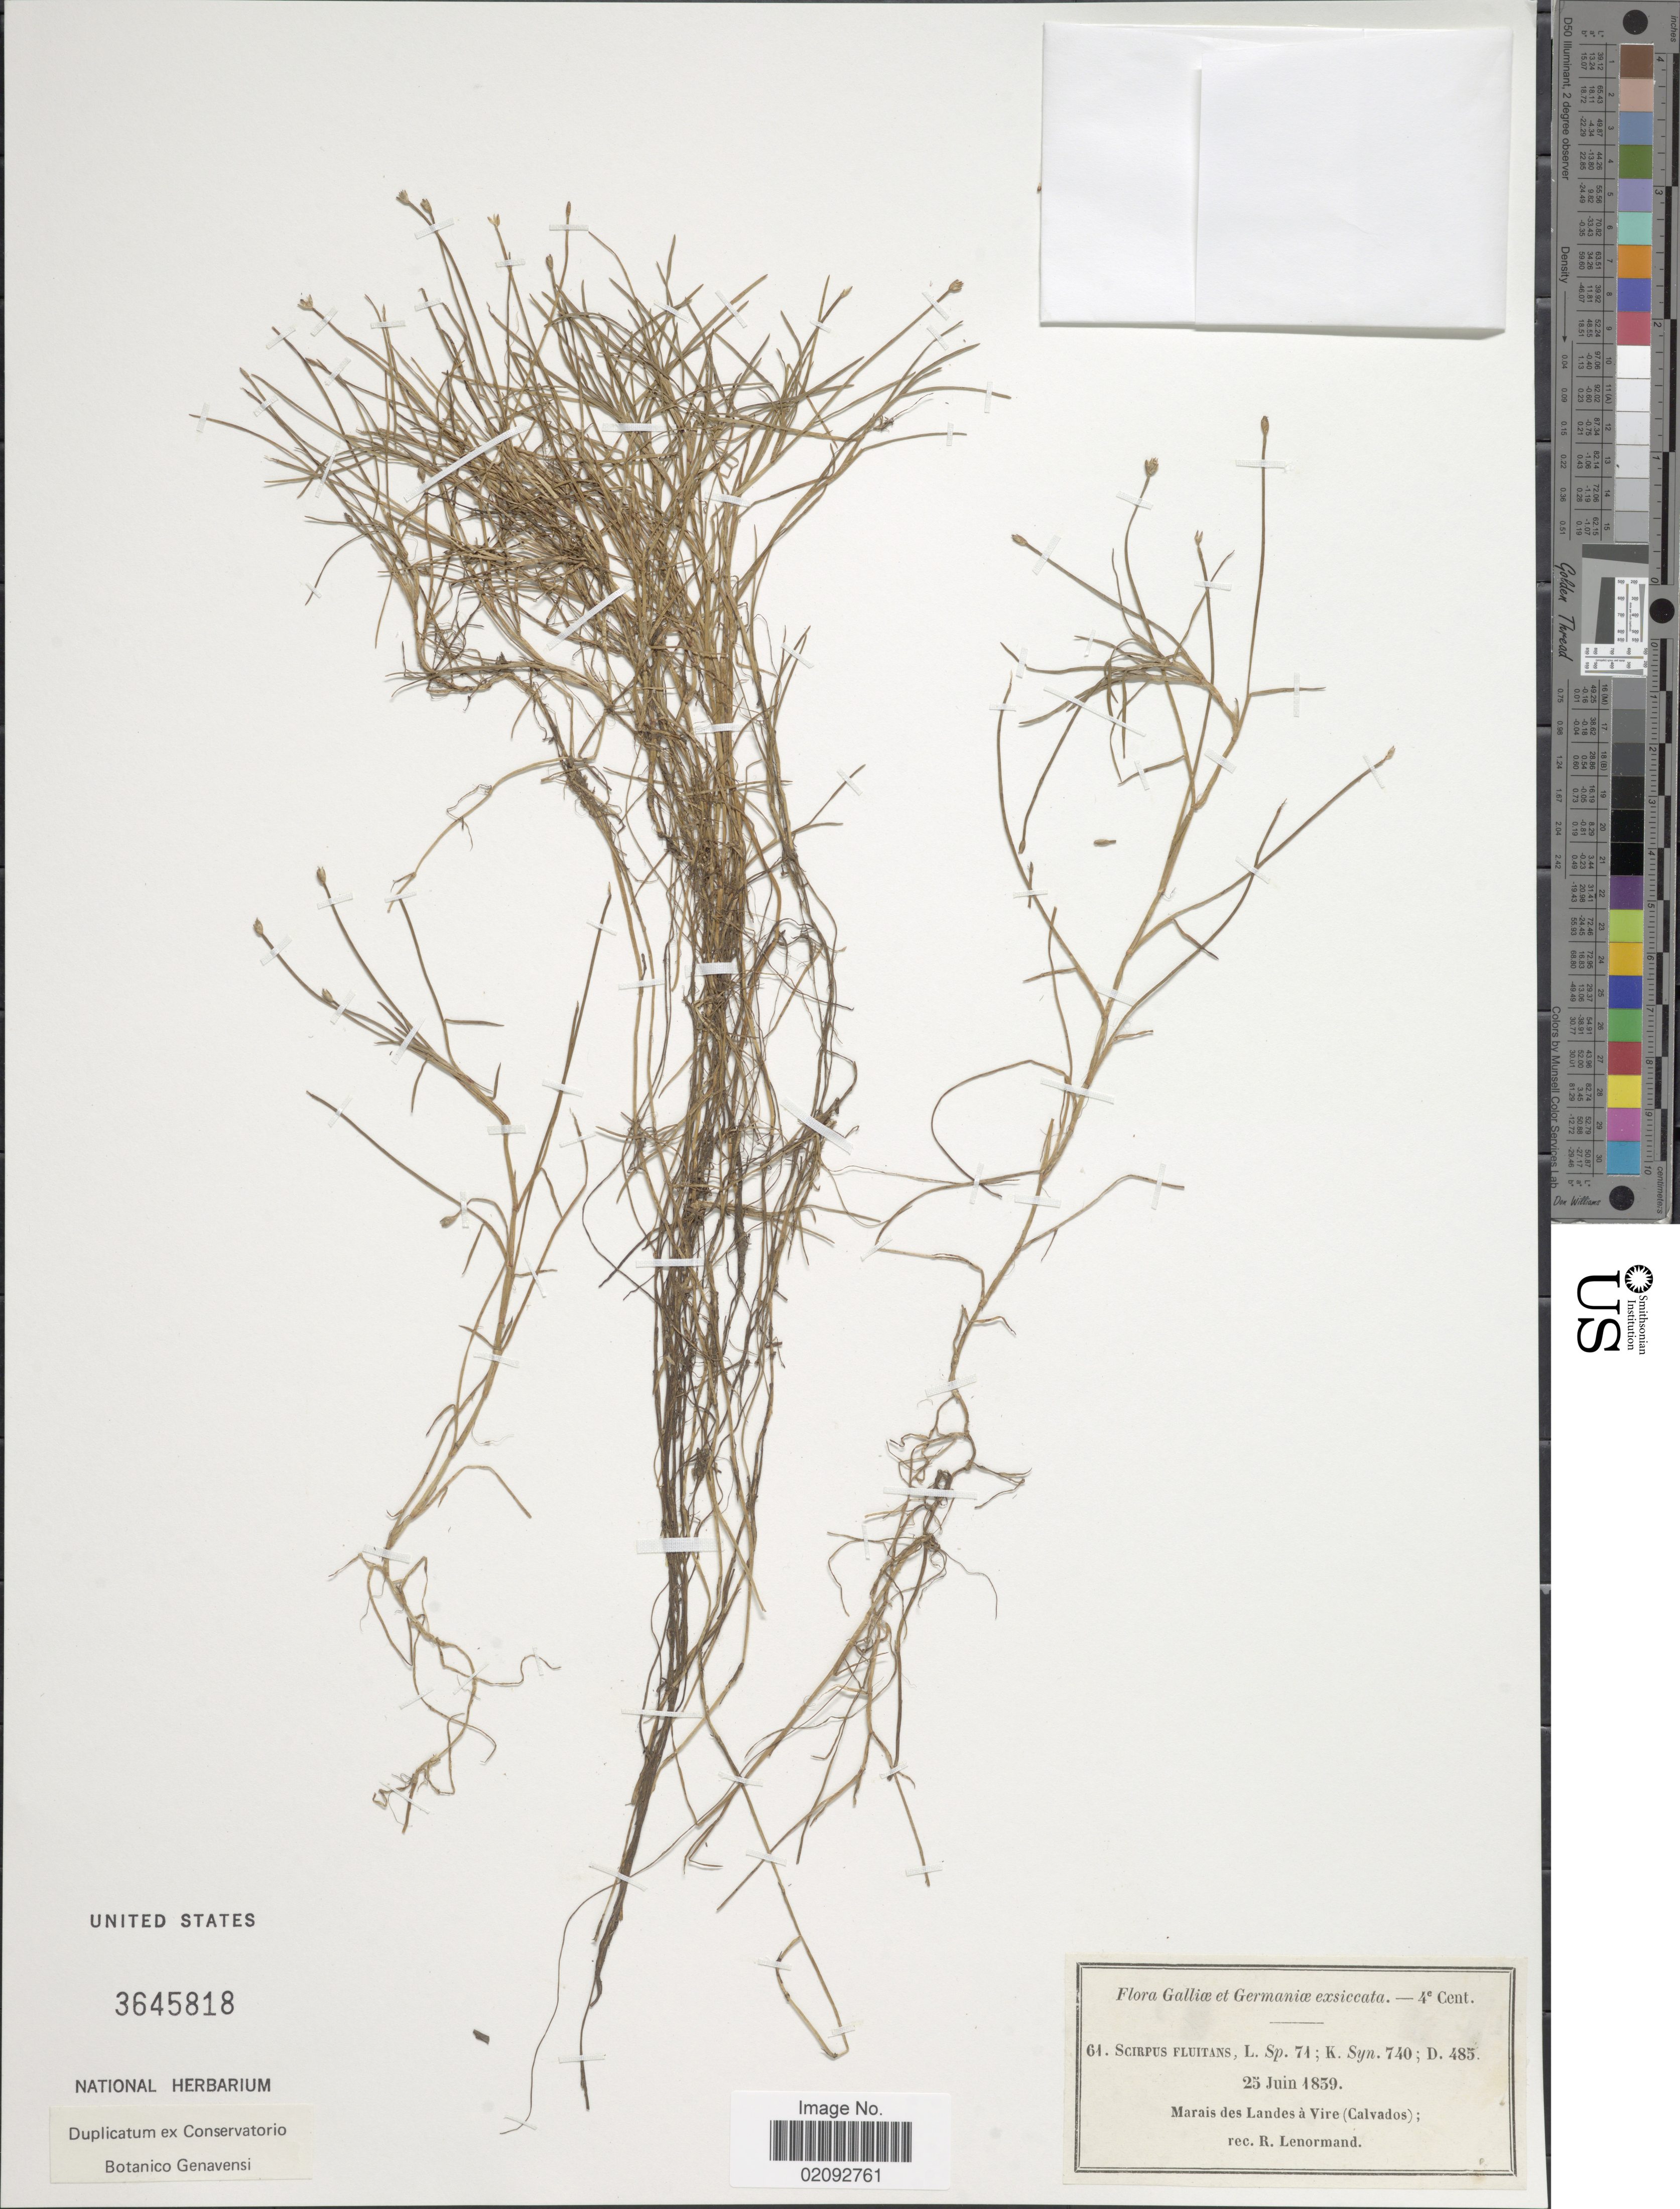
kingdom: Plantae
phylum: Tracheophyta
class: Liliopsida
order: Poales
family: Cyperaceae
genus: Isolepis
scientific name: Isolepis fluitans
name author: (L.) R. Br.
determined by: Strong, Mark T., (BOT), Smithsonian Institution - National Museum of Natural History (UNITED STATES)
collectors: R. Lenormand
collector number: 61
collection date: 1839-06-25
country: France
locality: Marais des Landes a Vire (Calvados)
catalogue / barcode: US 3645818